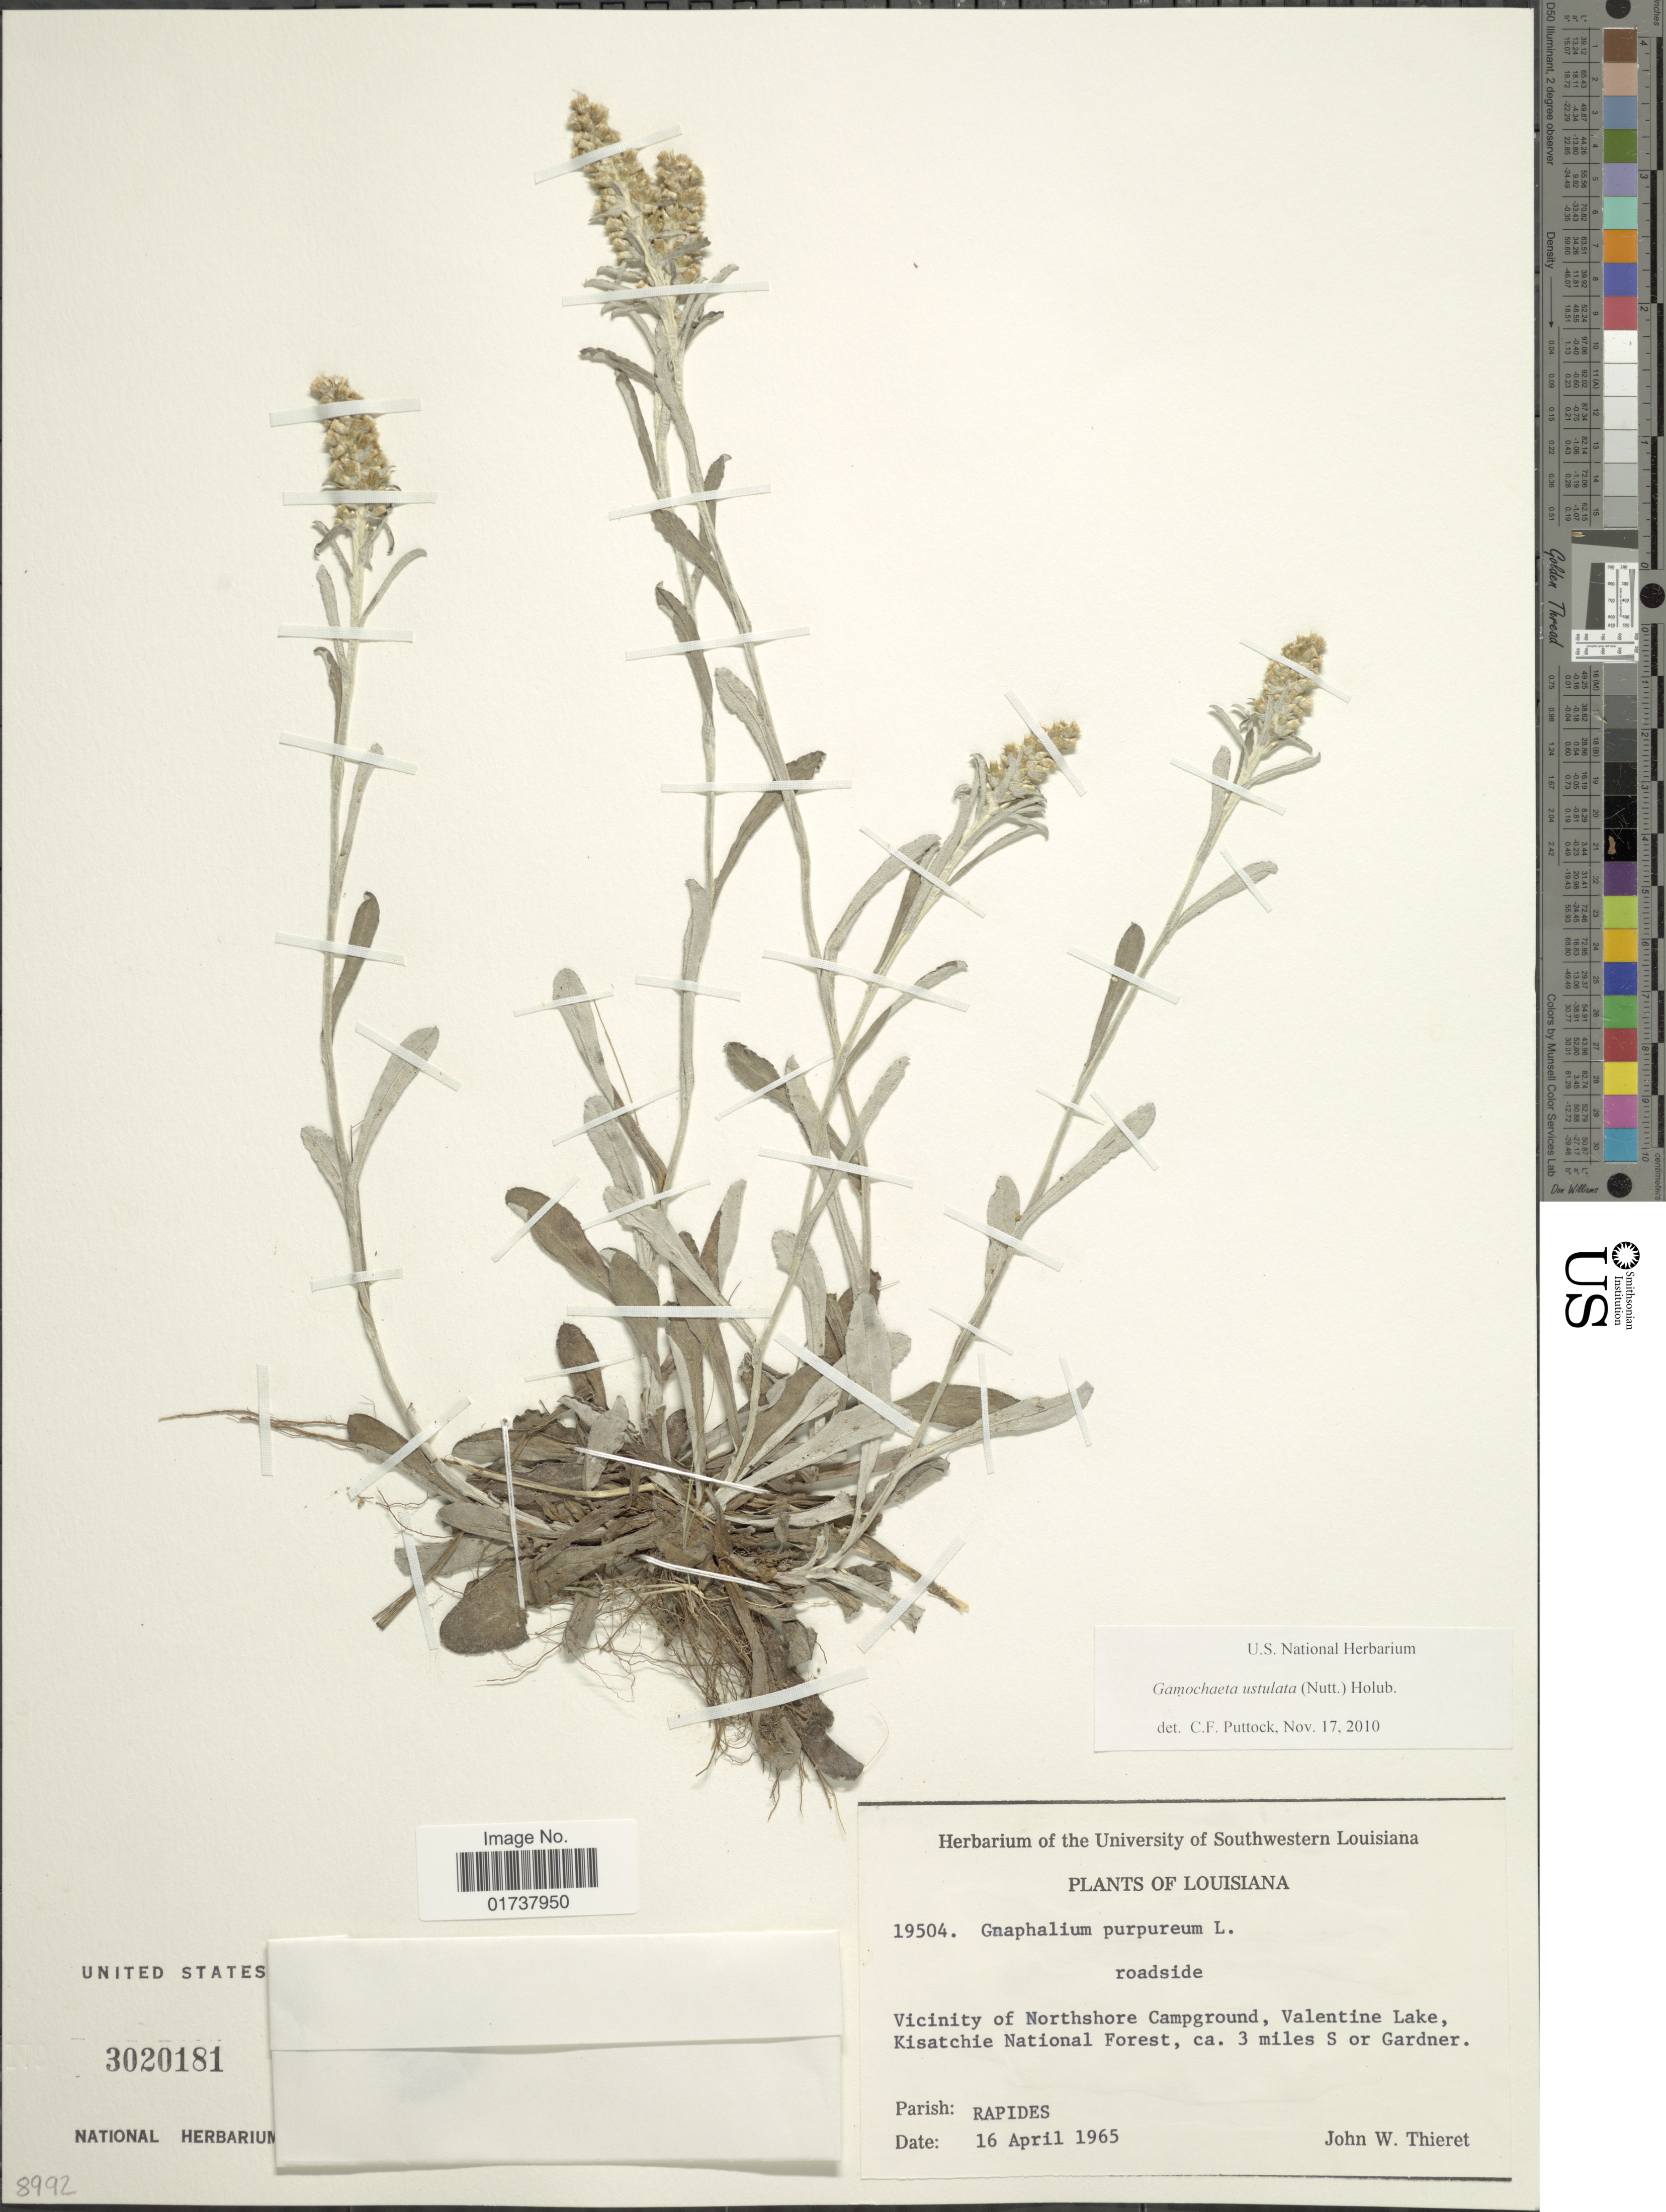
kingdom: Plantae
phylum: Tracheophyta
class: Magnoliopsida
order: Asterales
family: Asteraceae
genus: Gamochaeta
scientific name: Gamochaeta purpurea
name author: (L.) Cabrera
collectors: J. W. Thieret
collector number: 19504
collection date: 1965-04-16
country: United States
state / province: Louisiana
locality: Vicinity of Northshore Campgrounds, Valentine Lake, Kisatchie National Forest, ca. 3 miles S of Gardner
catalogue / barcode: US 3020181